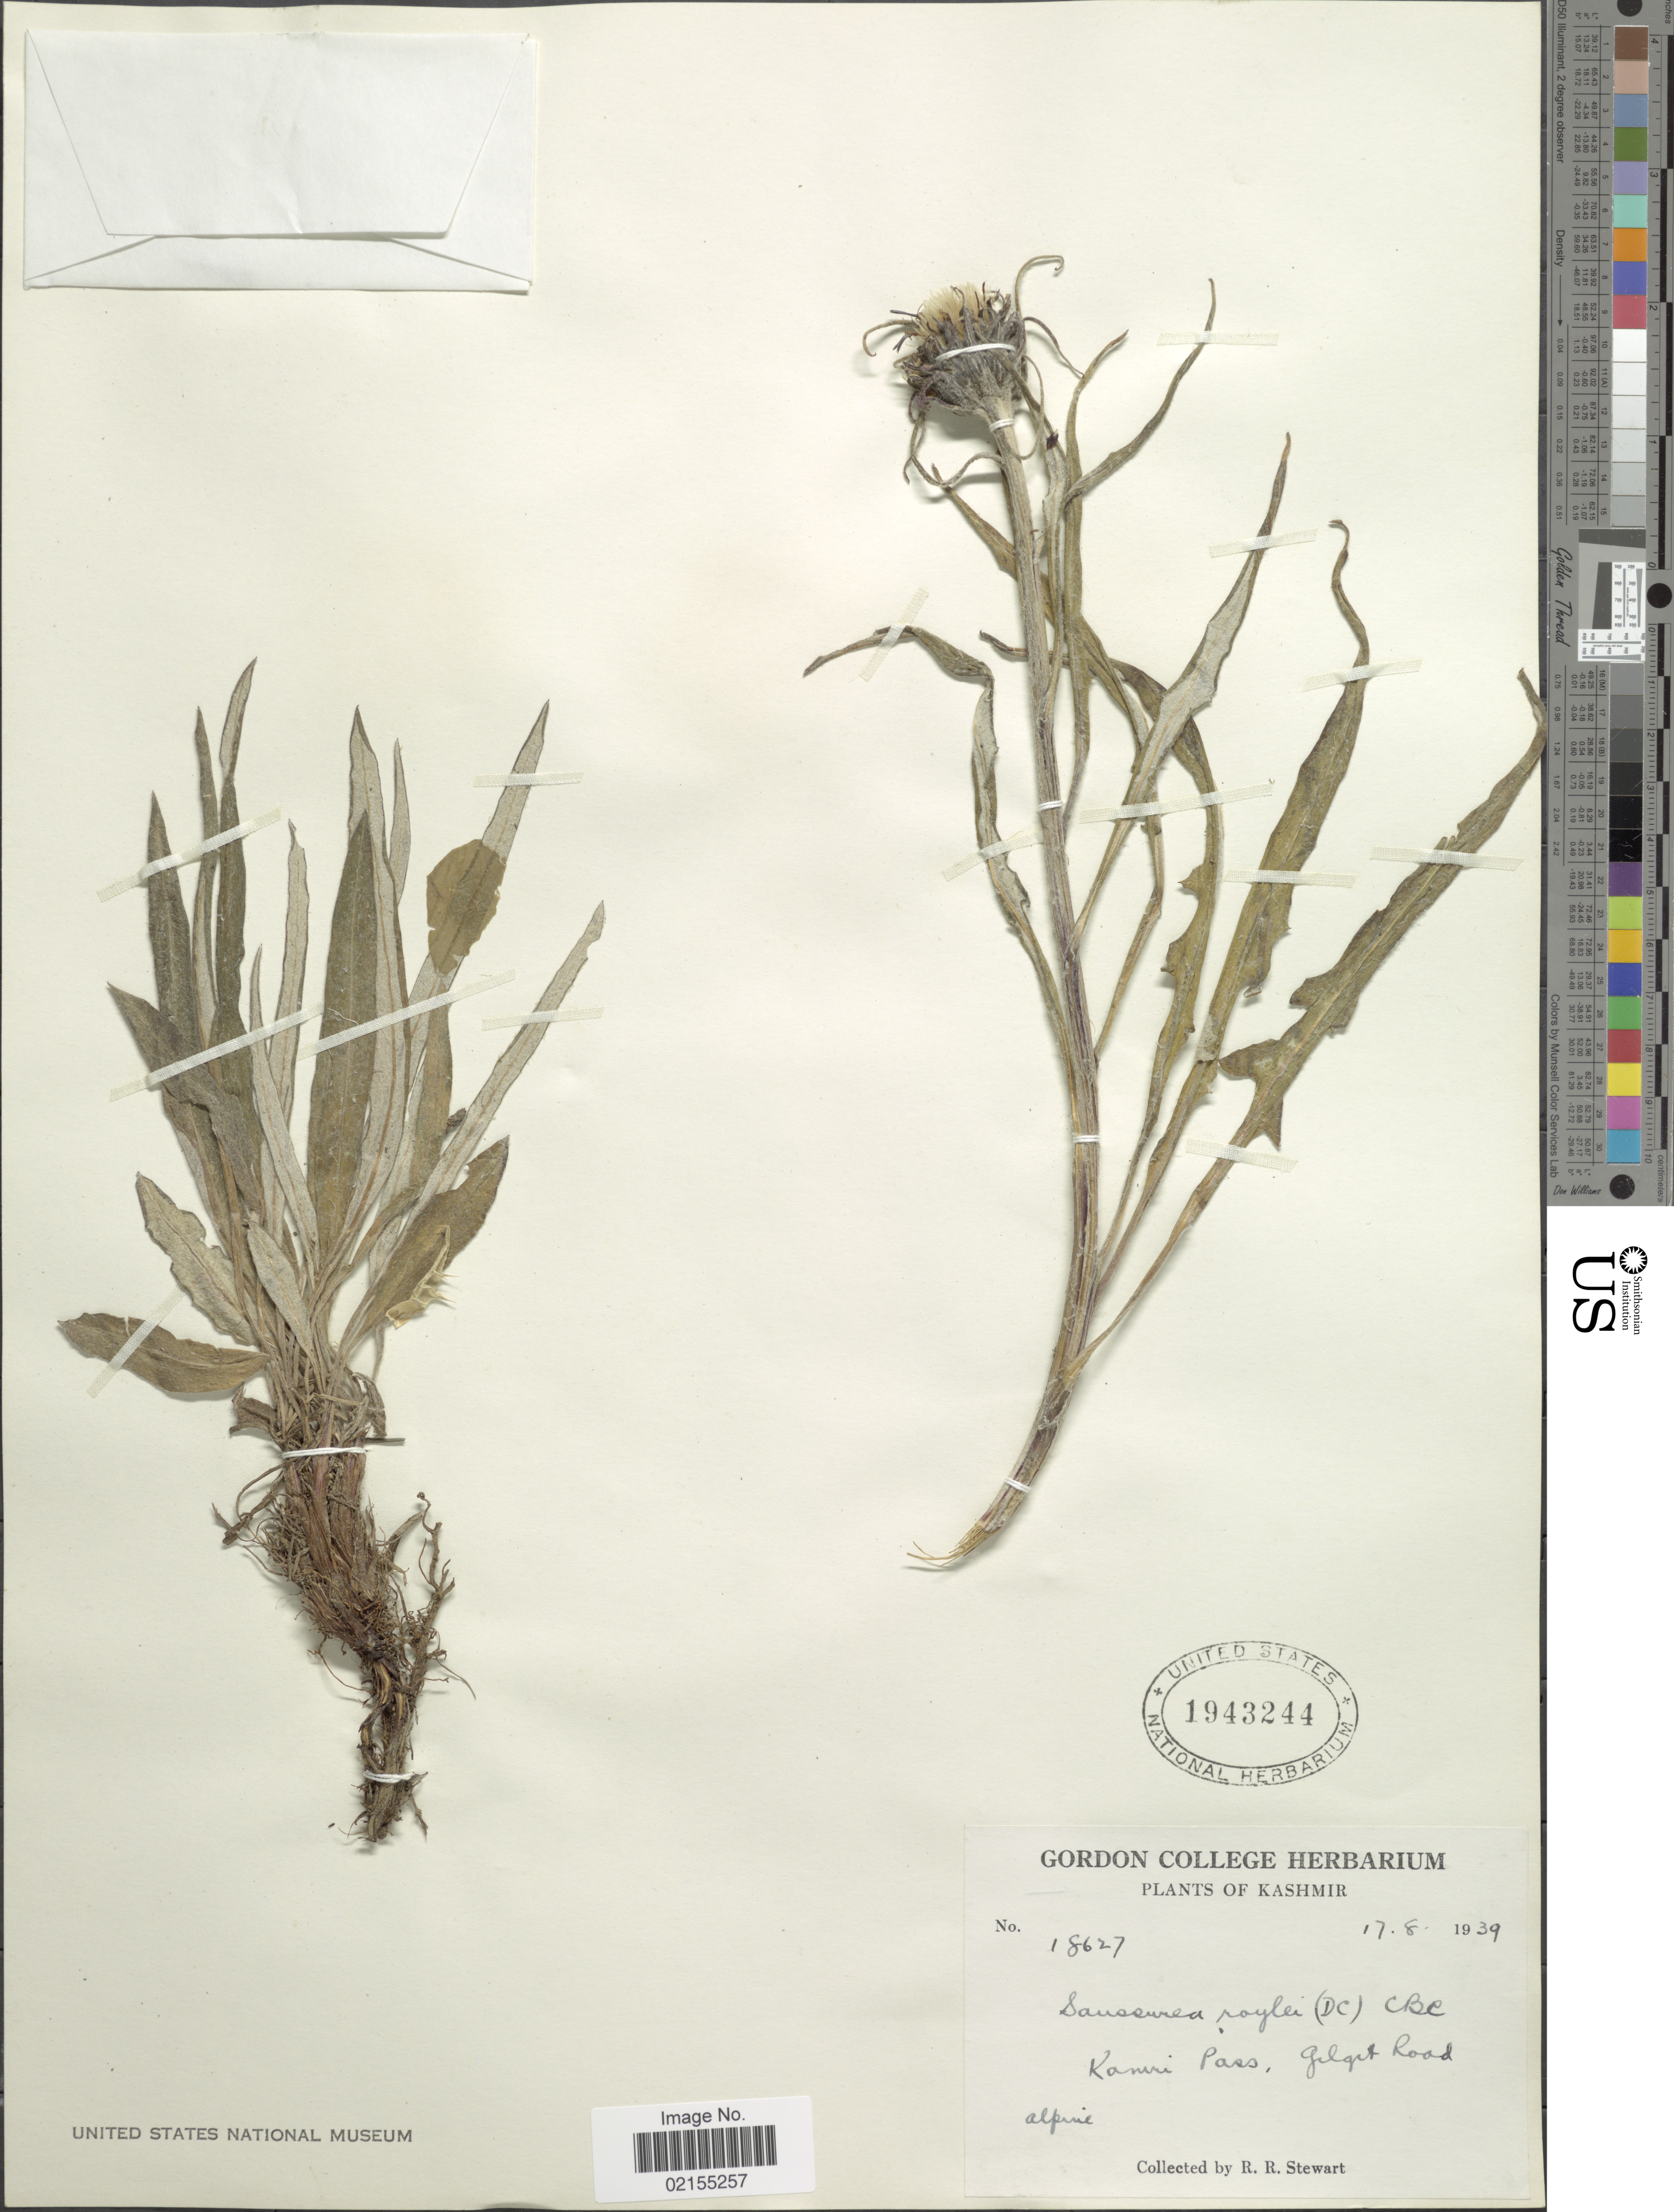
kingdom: Plantae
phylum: Tracheophyta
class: Magnoliopsida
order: Asterales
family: Asteraceae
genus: Saussurea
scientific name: Saussurea roylei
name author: C.B. Clarke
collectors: R. R. Stewart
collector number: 18627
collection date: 1939-08-17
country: Pakistan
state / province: Gilgit-Baltistan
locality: Kashmir, Kamri Pass, Gilgit Road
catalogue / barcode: US 1943244